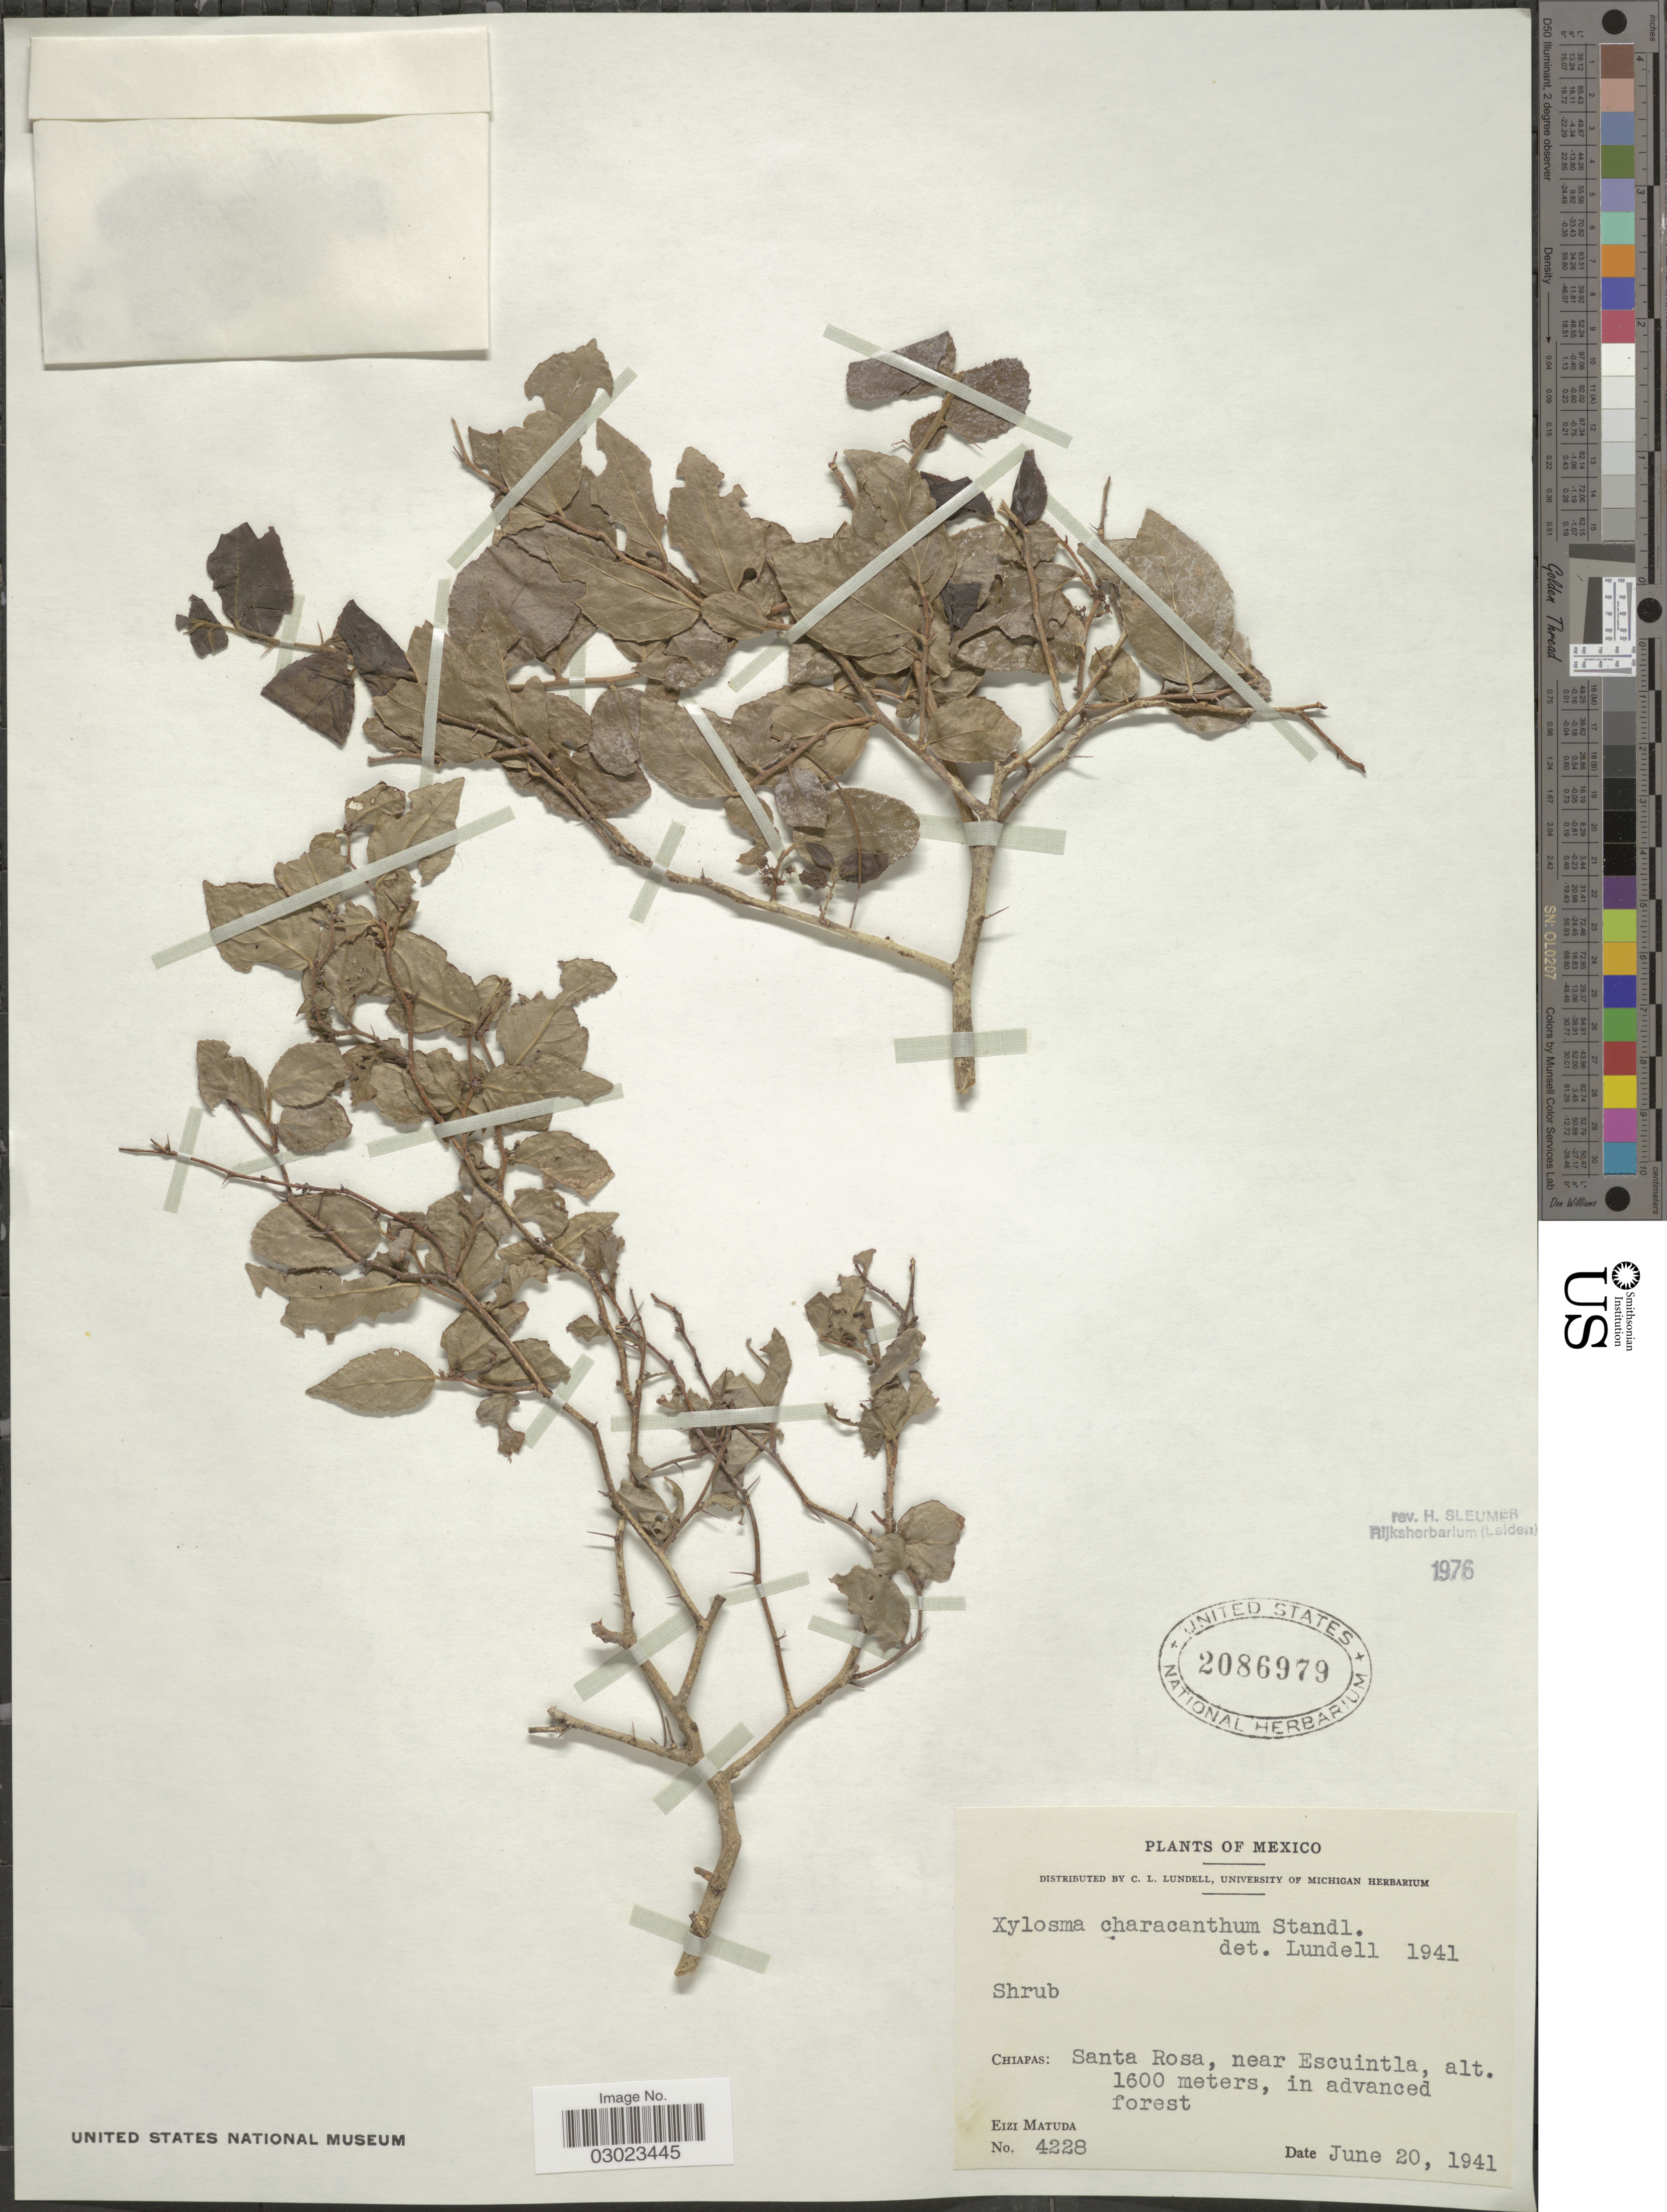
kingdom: Plantae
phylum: Tracheophyta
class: Magnoliopsida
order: Malpighiales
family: Salicaceae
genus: Xylosma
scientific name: Xylosma characantha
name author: Standl.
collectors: E. Matuda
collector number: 4228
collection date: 1941-06-20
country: Mexico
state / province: Chiapas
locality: Santa Rosa, near Escuintla.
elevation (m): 1600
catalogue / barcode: US 2086979